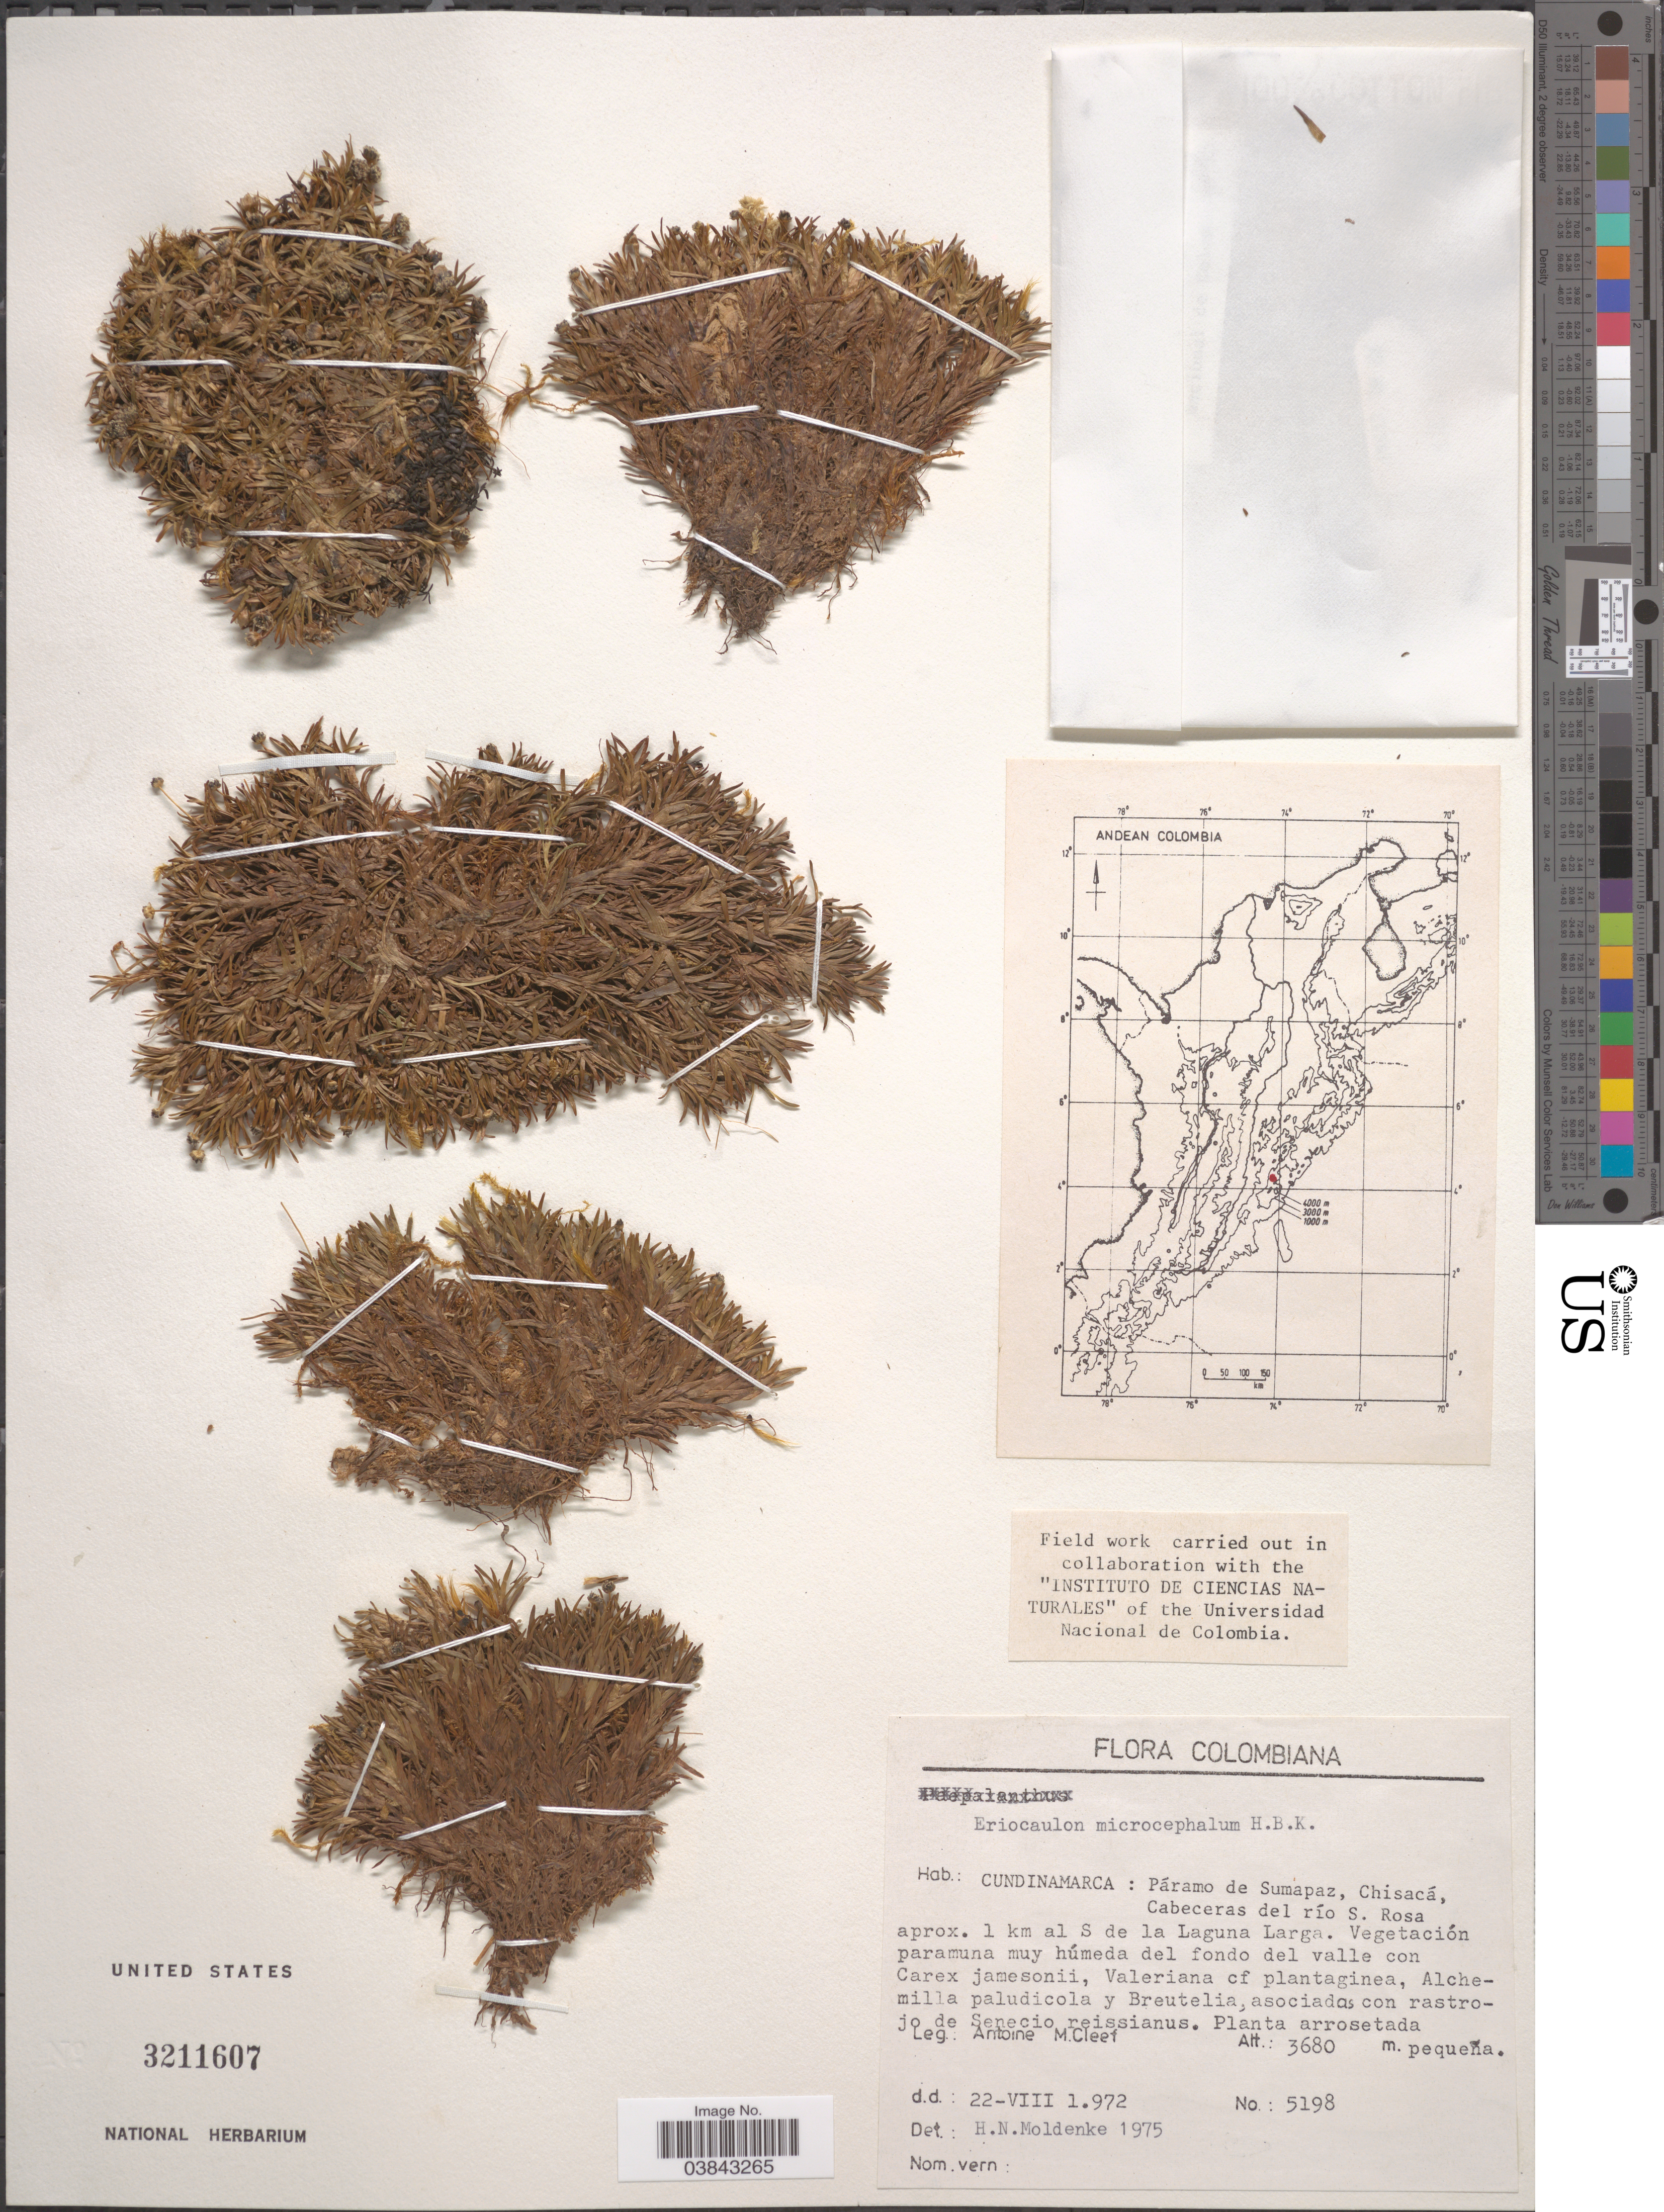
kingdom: Plantae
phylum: Tracheophyta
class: Liliopsida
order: Poales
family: Eriocaulaceae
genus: Eriocaulon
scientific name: Eriocaulon microcephalum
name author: Kunth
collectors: A. M. Cleef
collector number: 5198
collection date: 1972-08-22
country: Colombia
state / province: Cundinamarca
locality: Andean Colombia. Páramo de Sumapaz, Chisacá, Cabeceras del río S. Rosa aprox. 1 km al S de la Laguna Larga.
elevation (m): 3680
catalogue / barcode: US 3211607